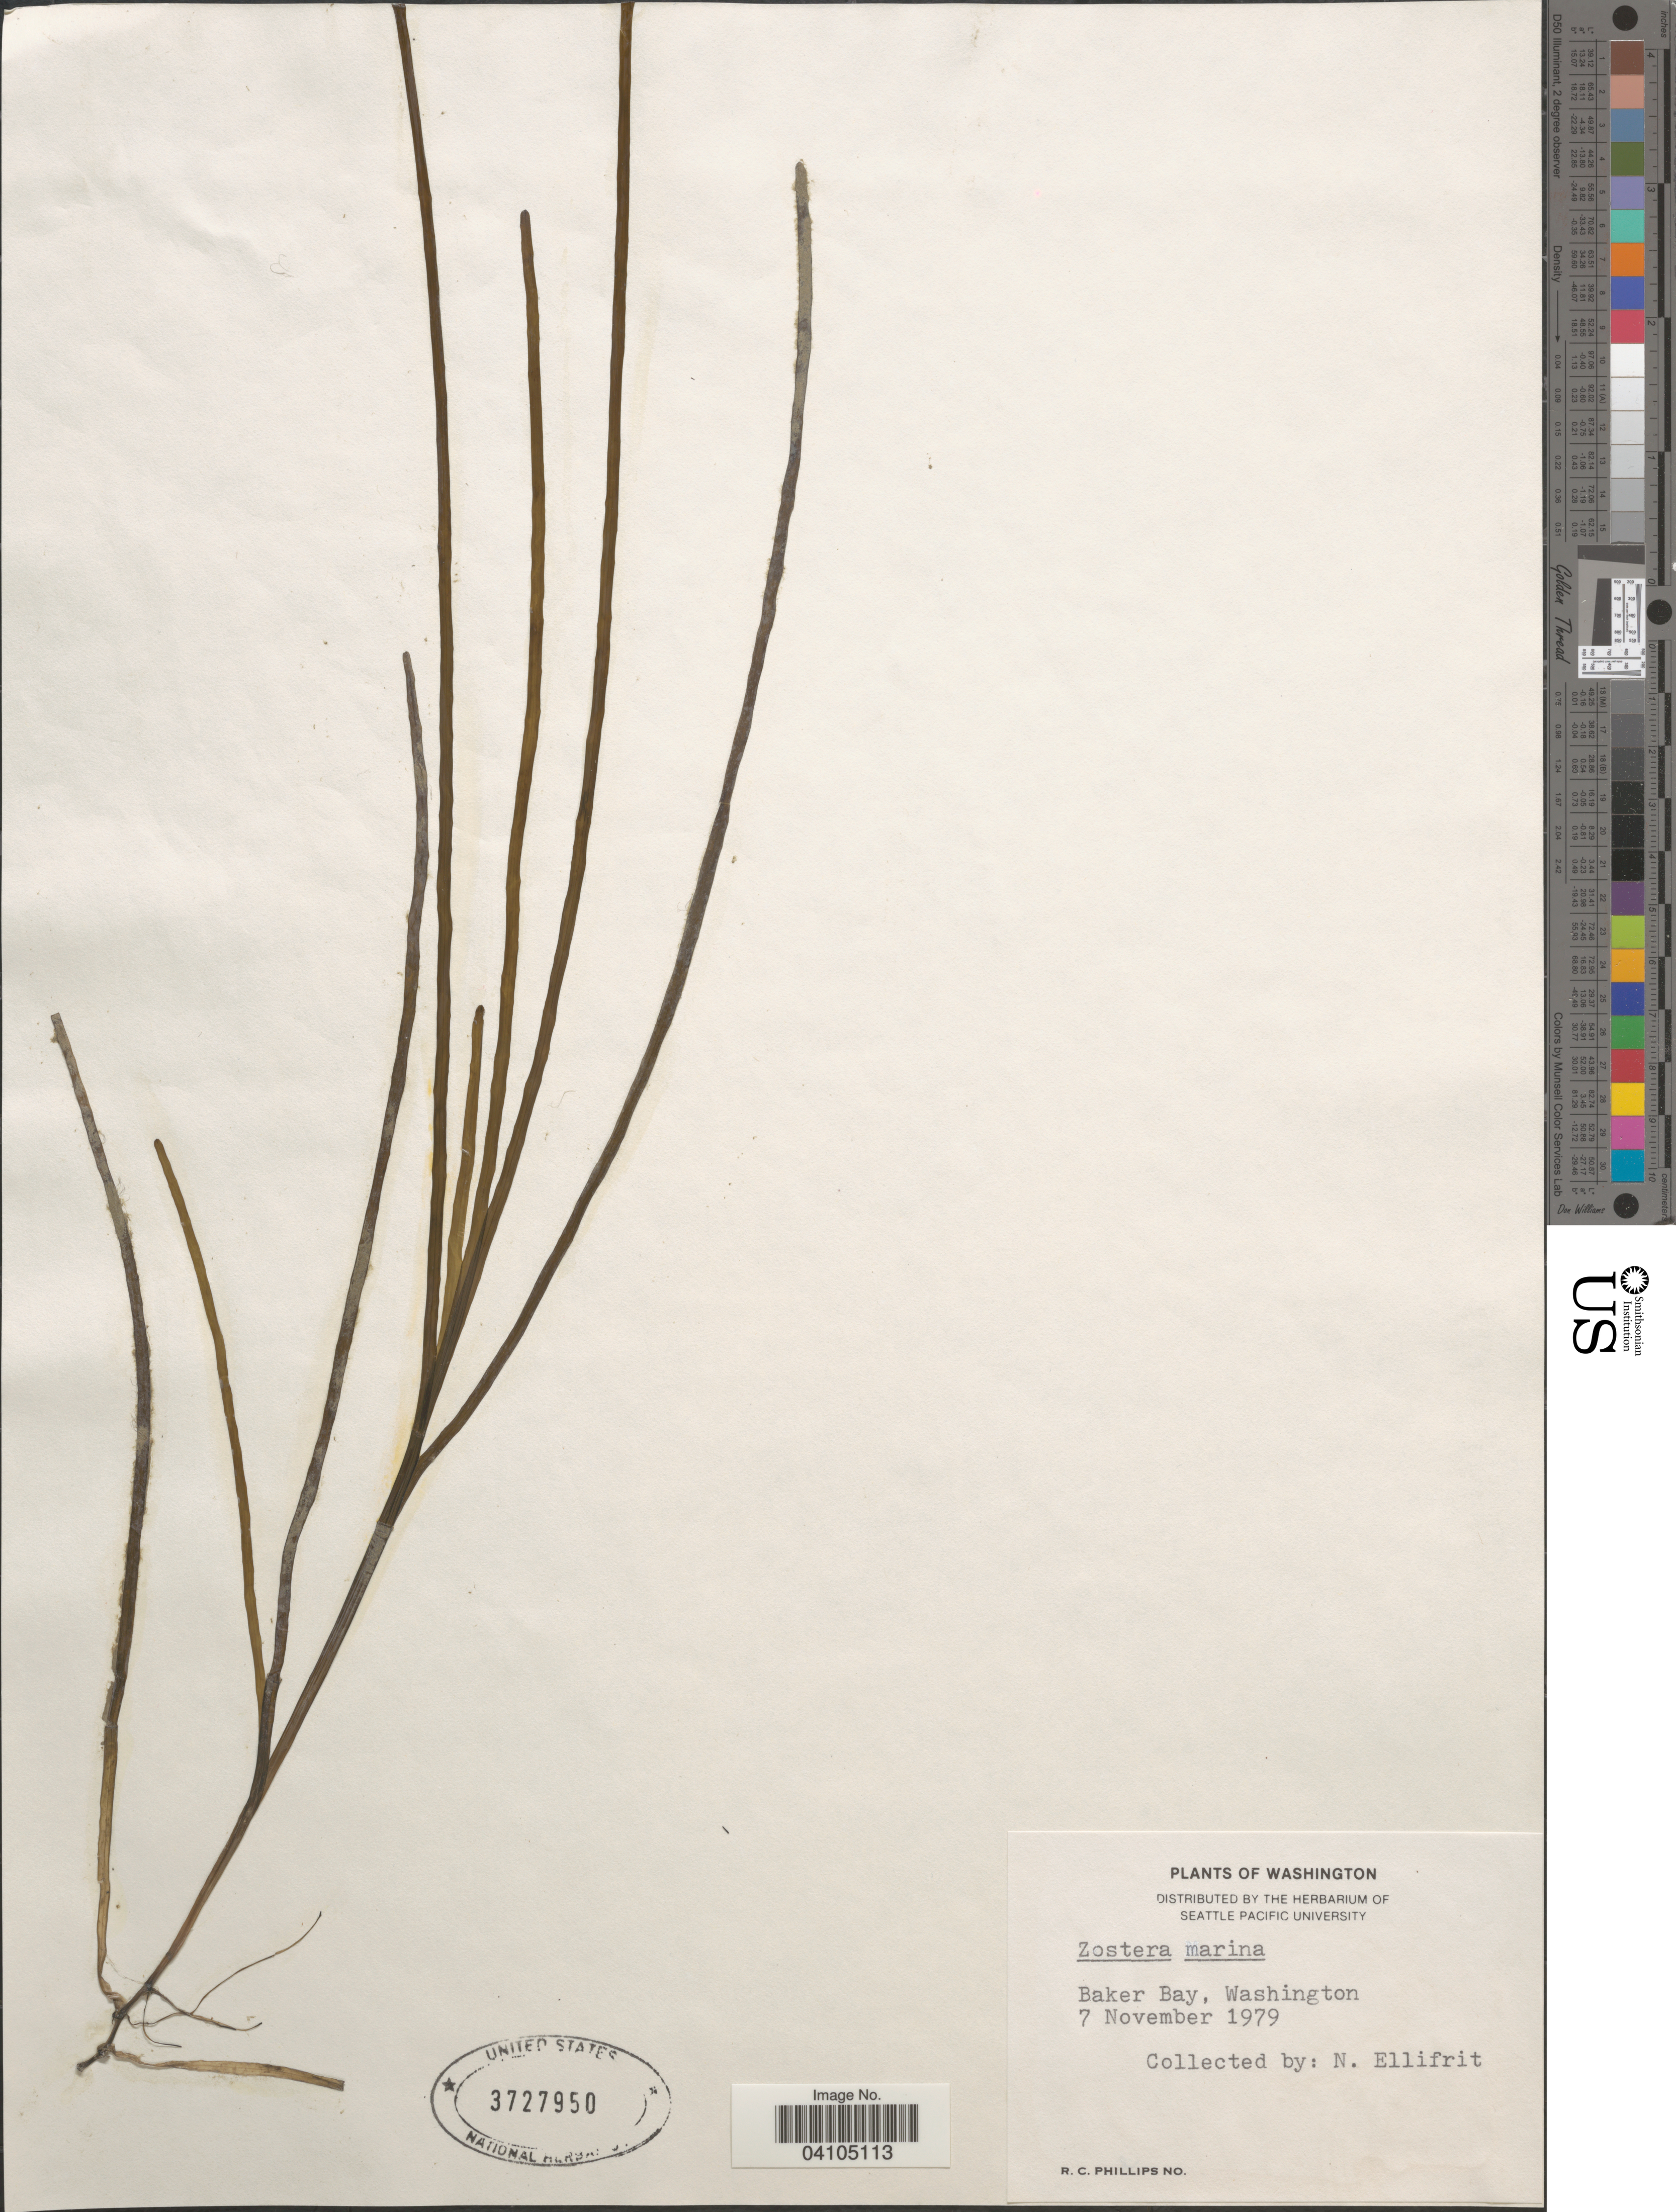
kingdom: Plantae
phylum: Tracheophyta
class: Liliopsida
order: Alismatales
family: Zosteraceae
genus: Zostera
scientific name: Zostera marina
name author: L.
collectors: N. Ellifrit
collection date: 1979-11-07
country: United States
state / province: Washington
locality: Baker Bay.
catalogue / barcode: US 3727950